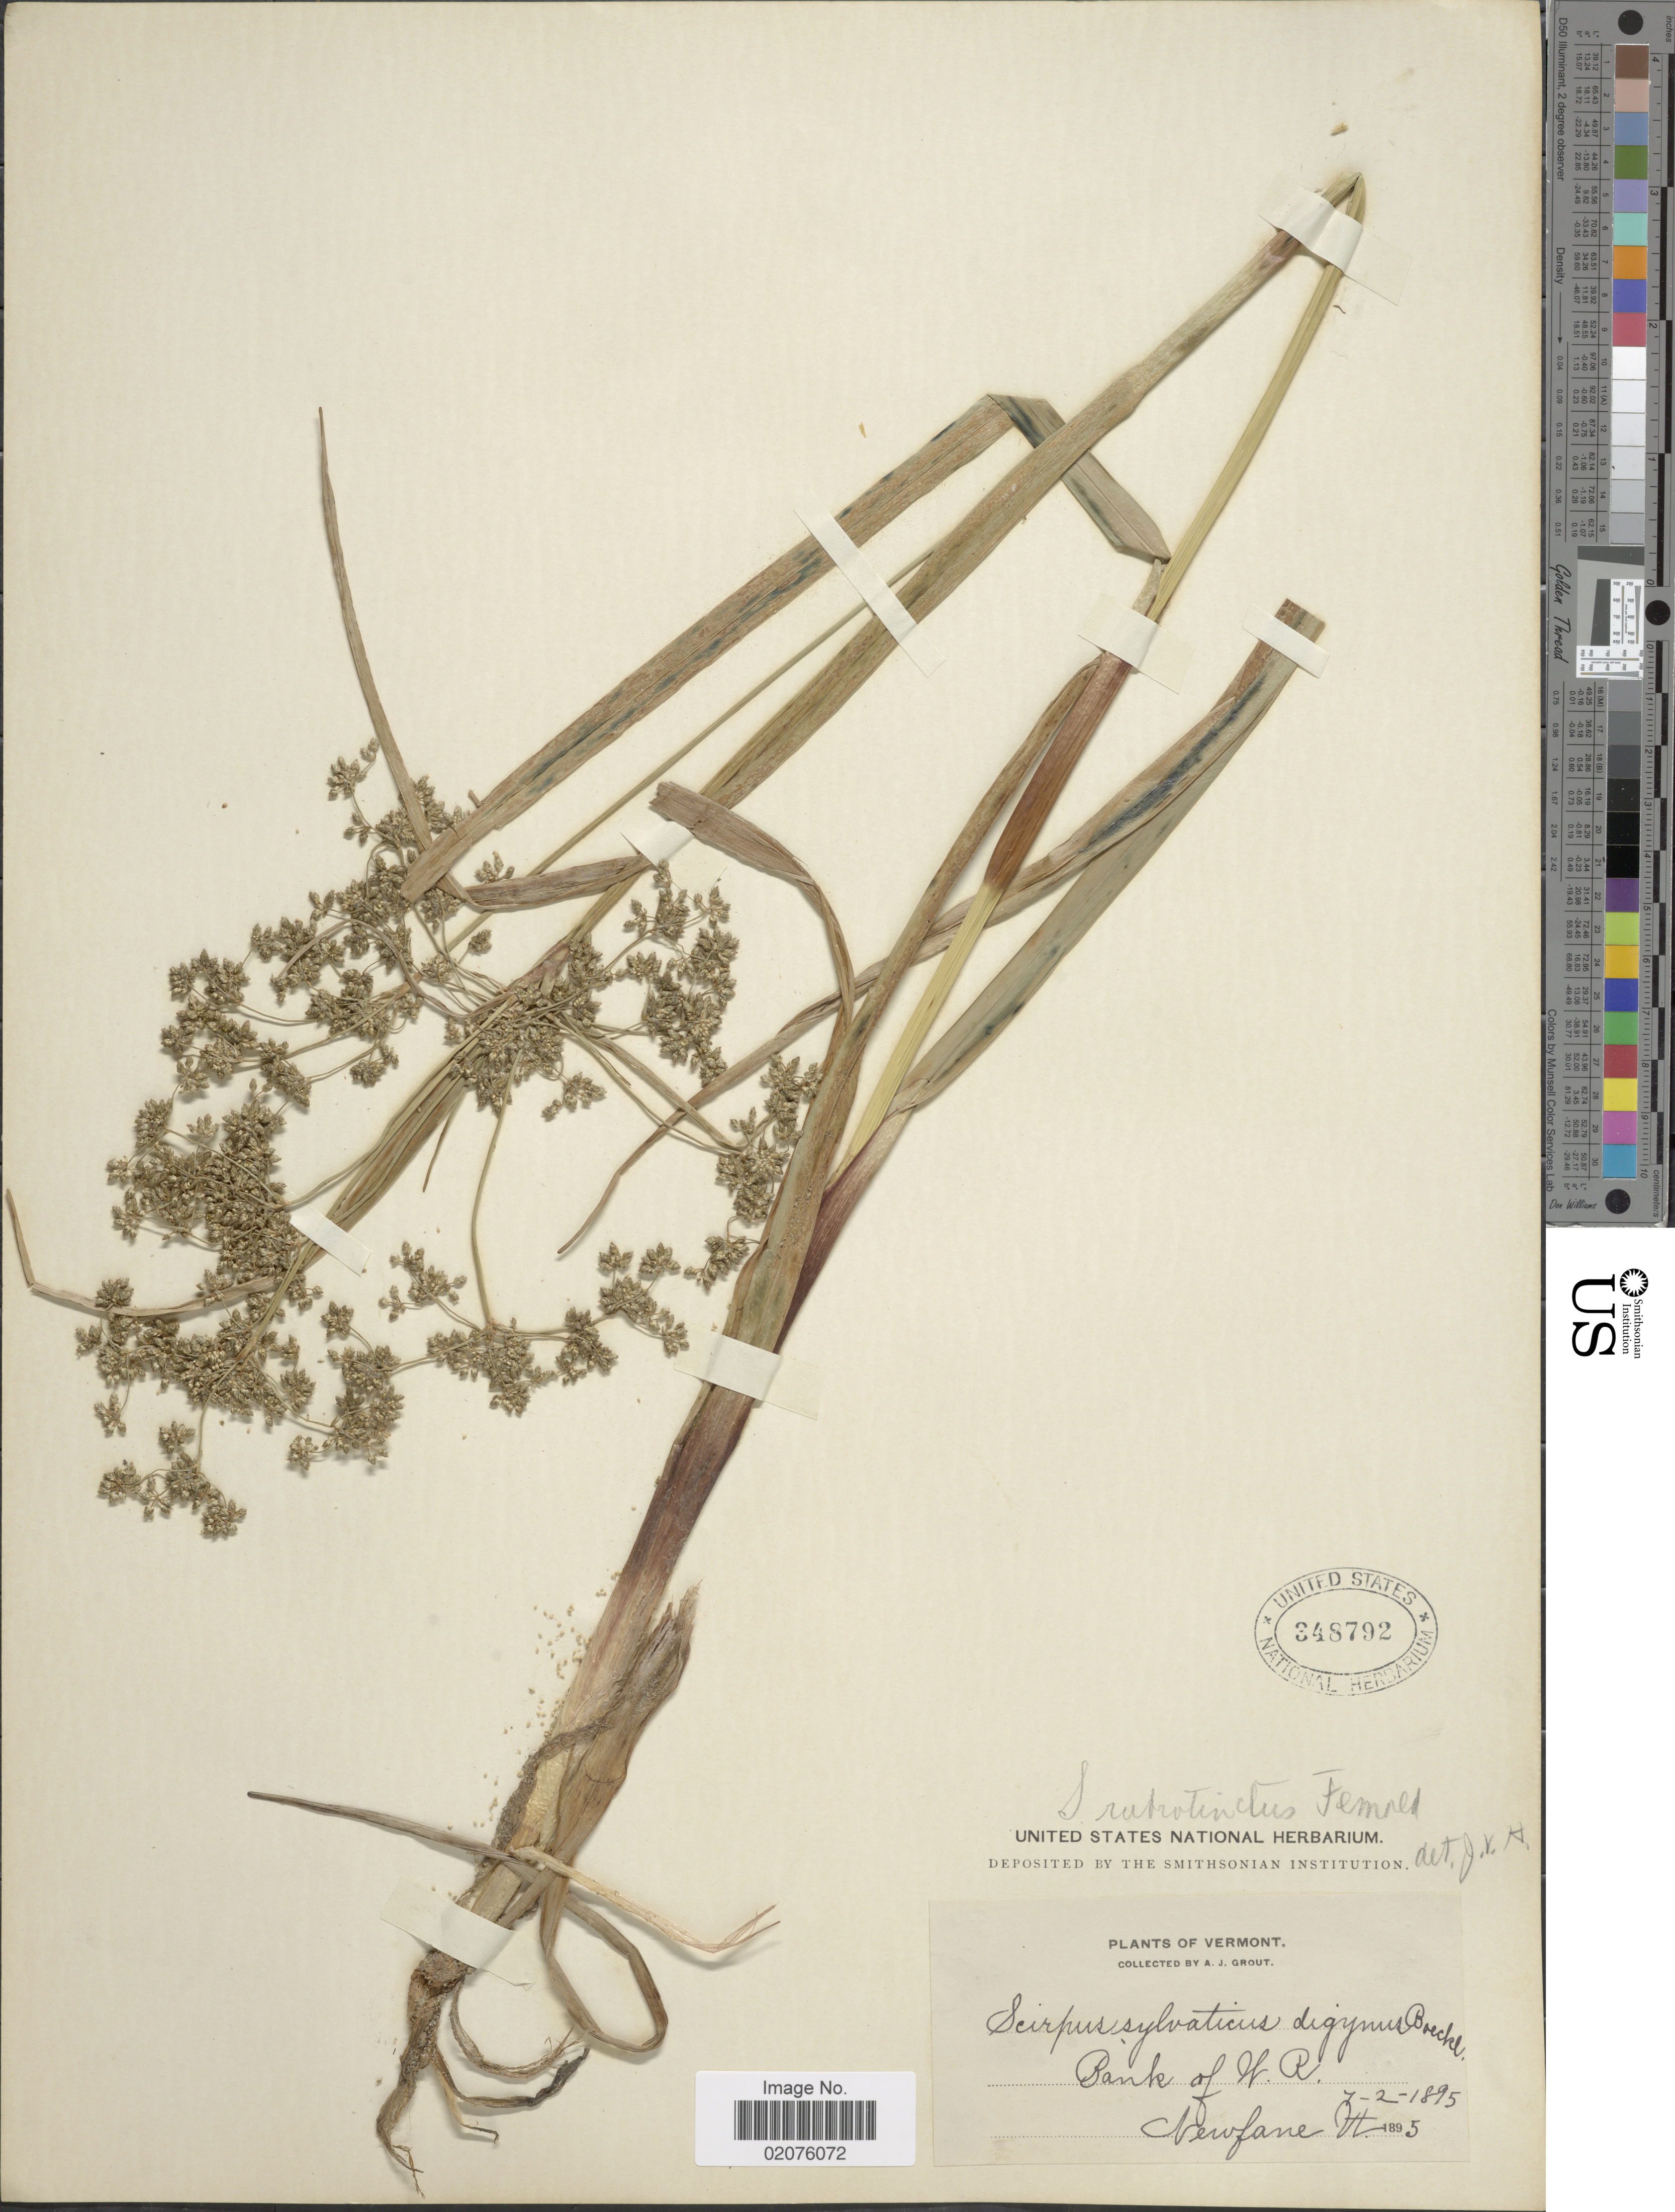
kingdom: Plantae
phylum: Tracheophyta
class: Liliopsida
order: Poales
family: Cyperaceae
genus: Scirpus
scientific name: Scirpus microcarpus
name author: J. Presl & C. Presl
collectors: A. J. Grout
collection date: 1895-02-07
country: United States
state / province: Vermont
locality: Bank of W. A. Newfane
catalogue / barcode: US 348792